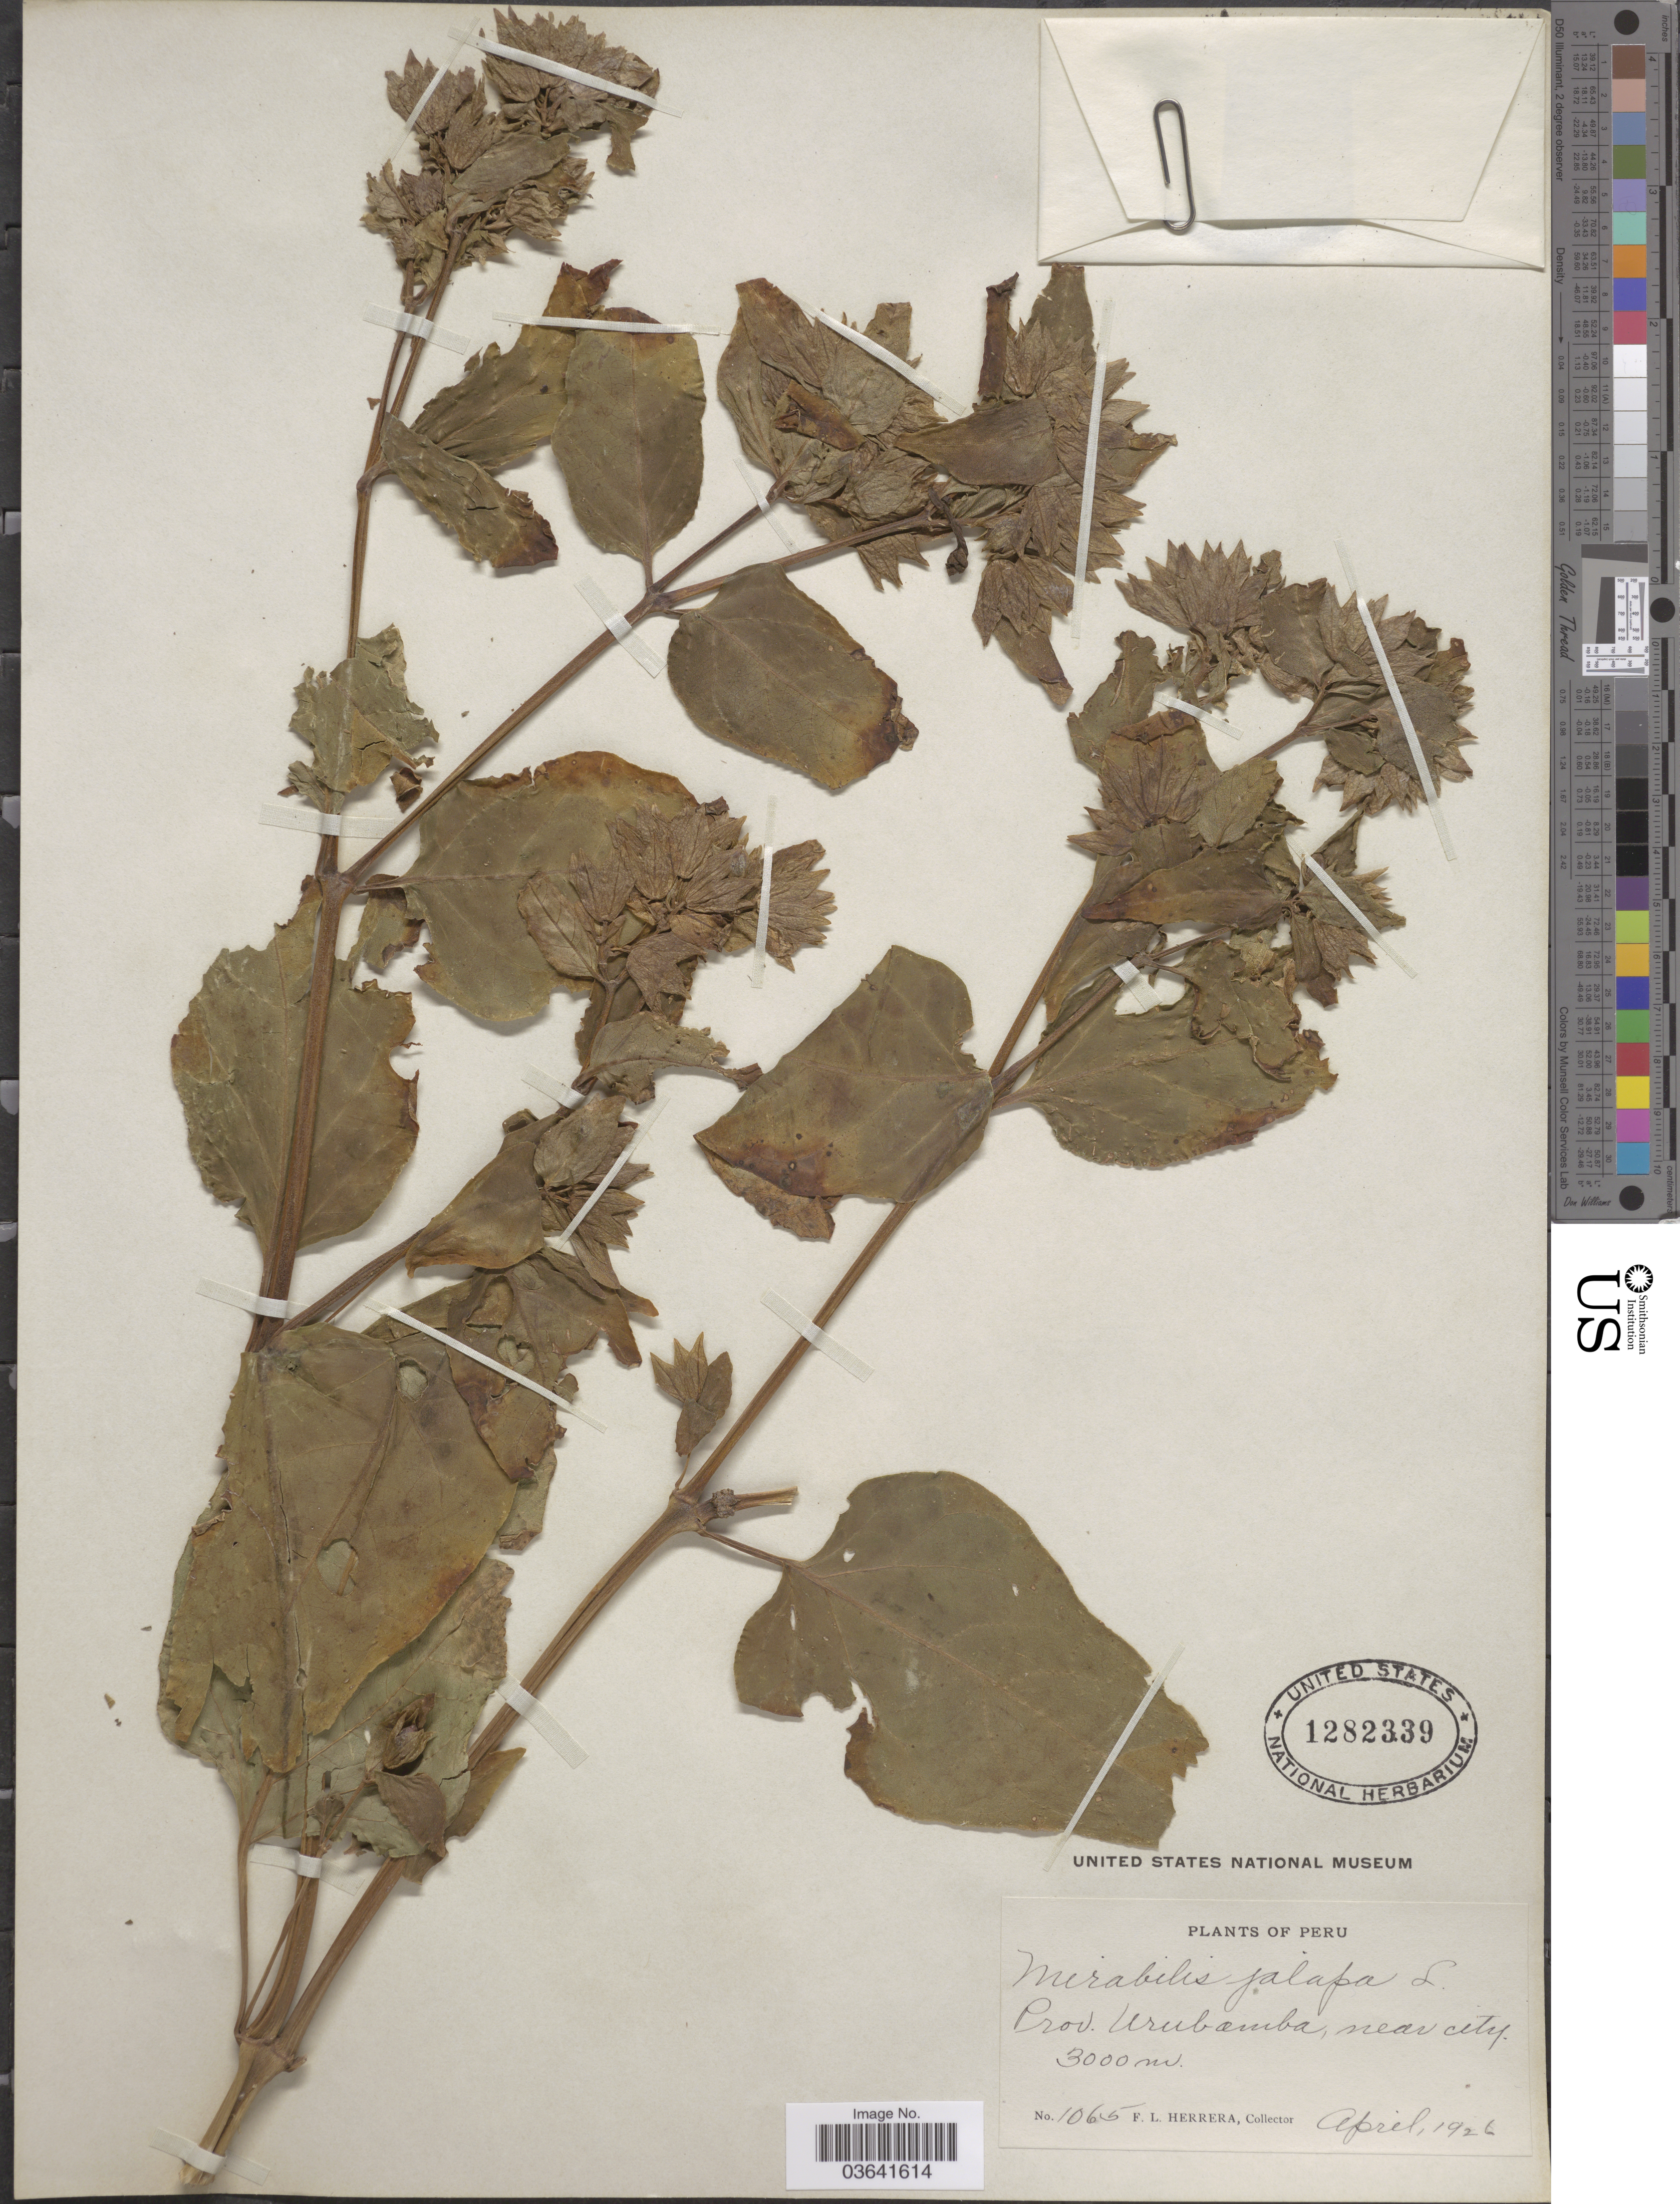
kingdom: Plantae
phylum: Tracheophyta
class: Magnoliopsida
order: Caryophyllales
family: Nyctaginaceae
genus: Mirabilis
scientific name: Mirabilis jalapa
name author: L.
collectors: F. L. Herrera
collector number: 1065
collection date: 1926-04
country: Peru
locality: Prov. Urubamba, near city.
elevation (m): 3000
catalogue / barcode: US 1282339